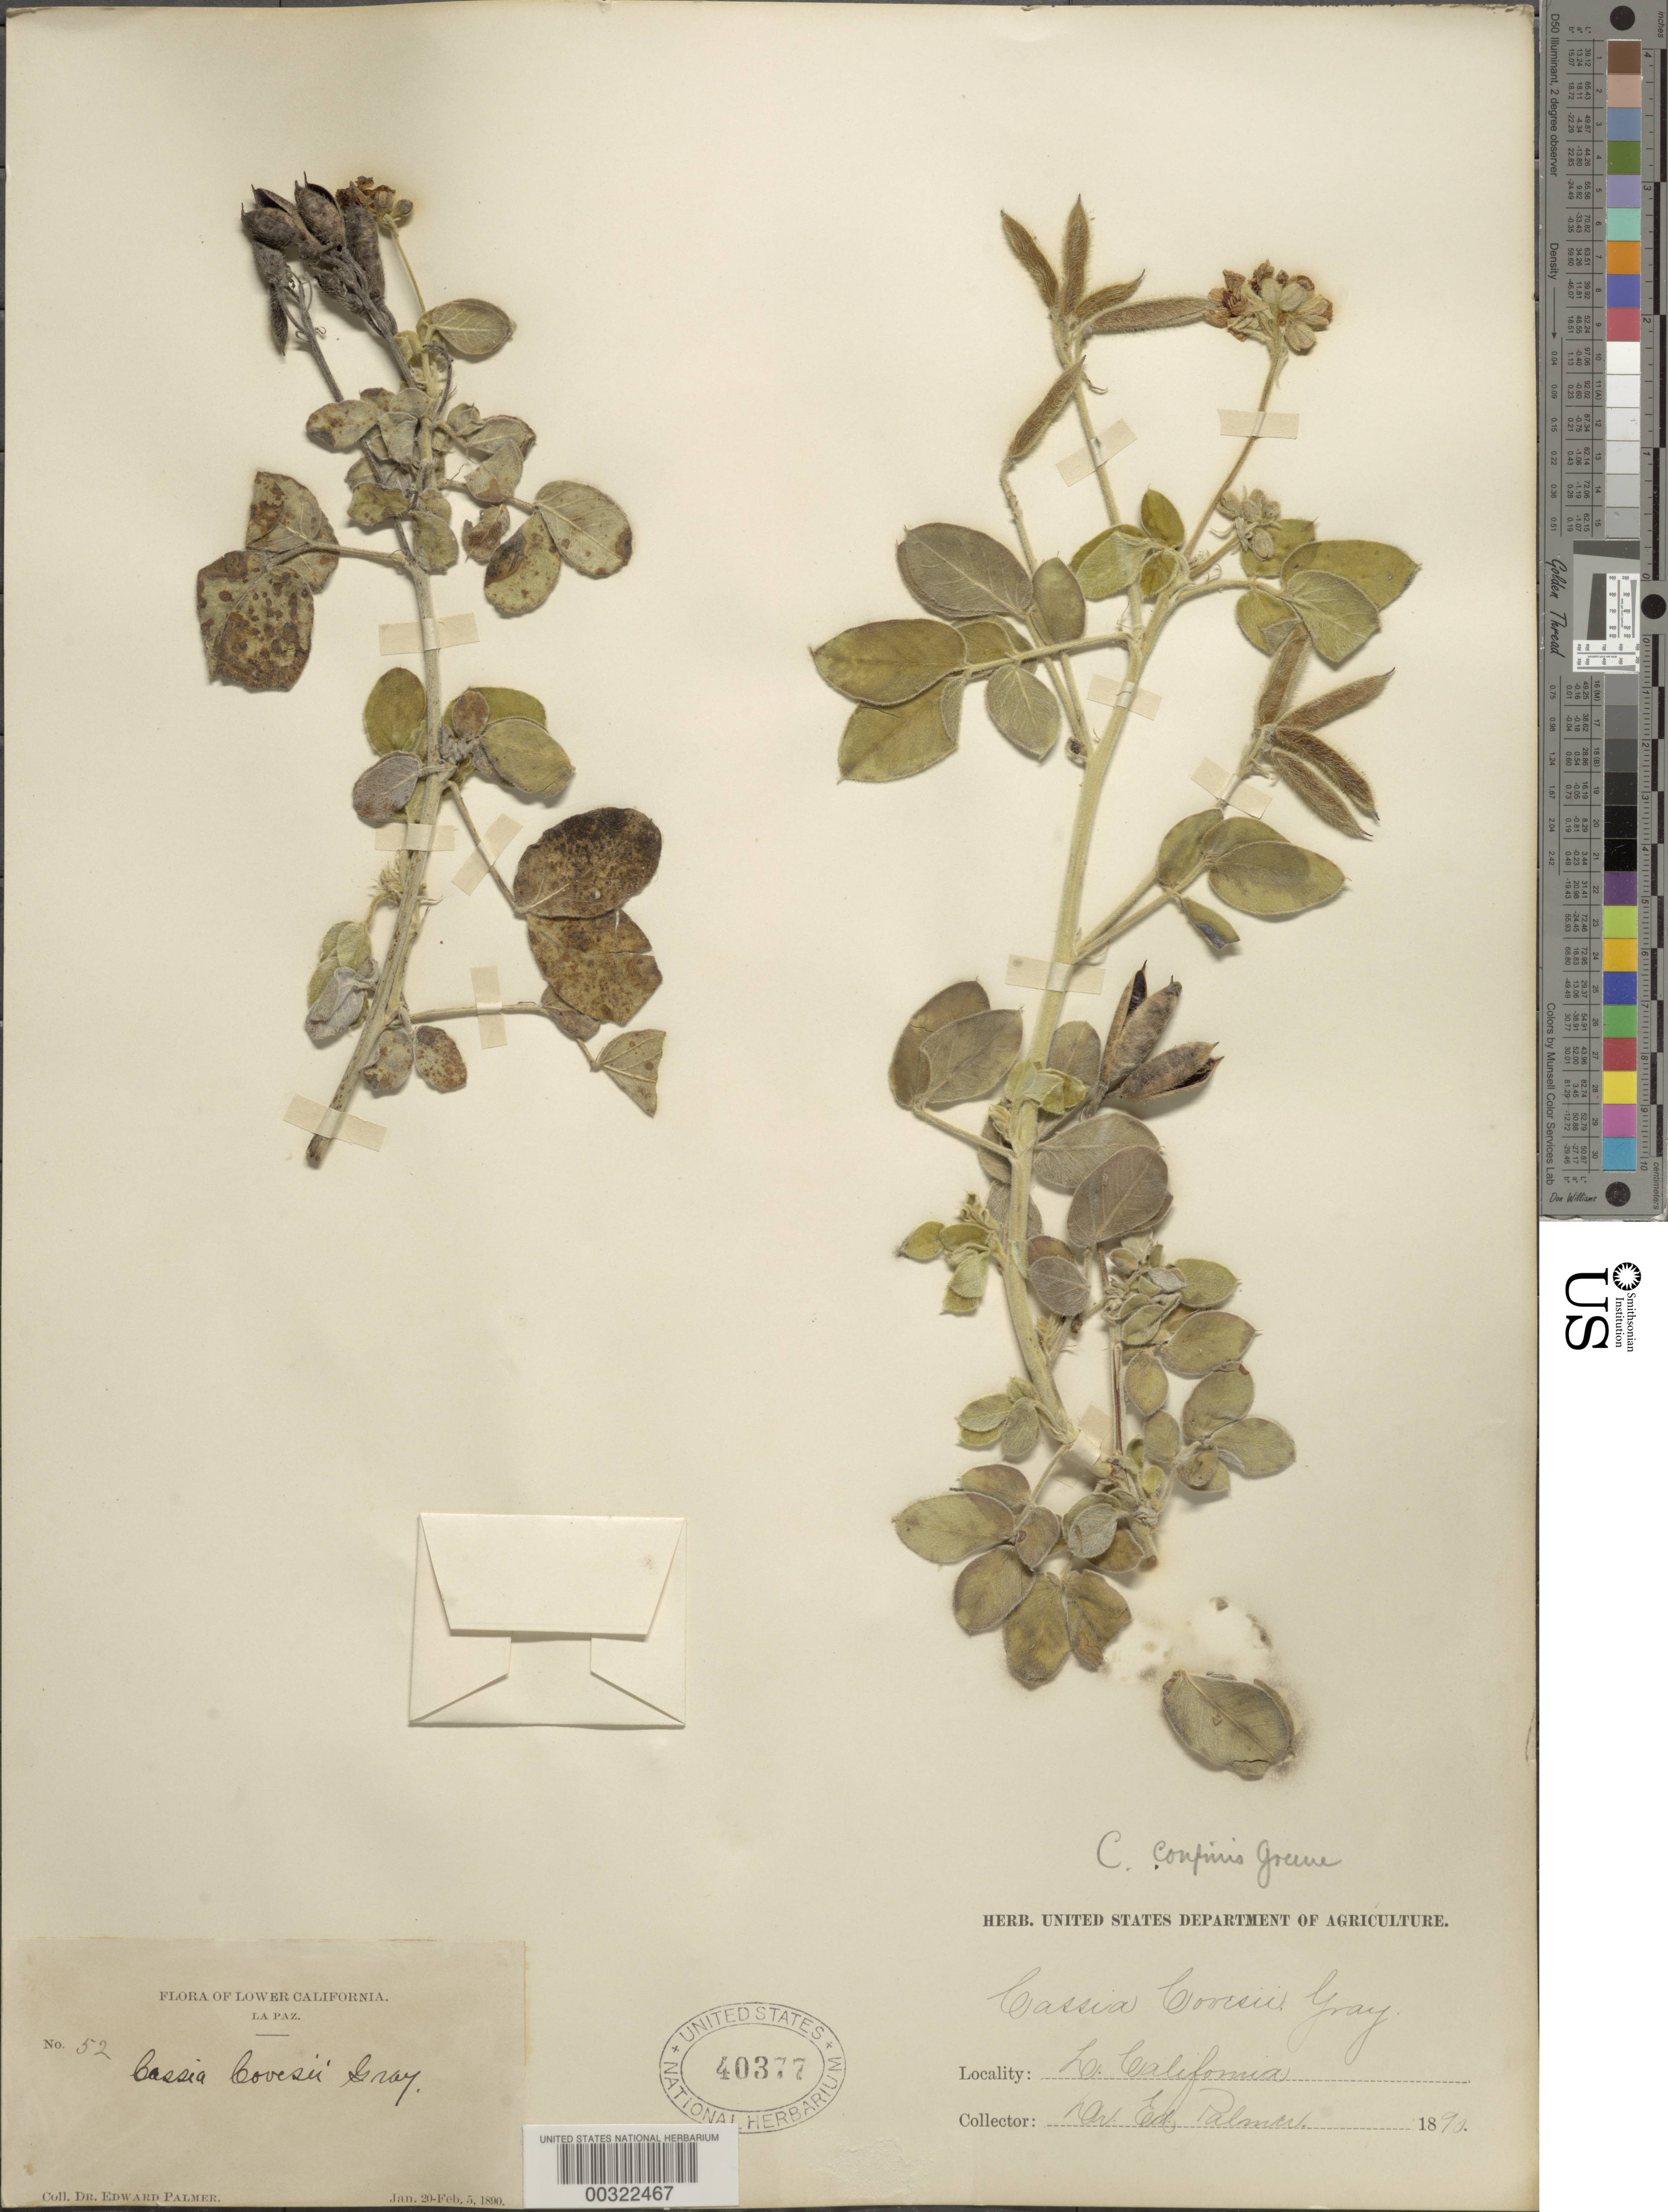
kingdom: Plantae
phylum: Tracheophyta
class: Magnoliopsida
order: Fabales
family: Fabaceae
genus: Senna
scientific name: Senna confinis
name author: (Greene) H.S. Irwin & Barneby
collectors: E. Palmer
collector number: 52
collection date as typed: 20 Jan 1890 to 05 Feb 1890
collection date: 1890-01-20/1890-02-05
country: Mexico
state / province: Baja California Sur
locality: La Paz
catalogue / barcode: US 40377